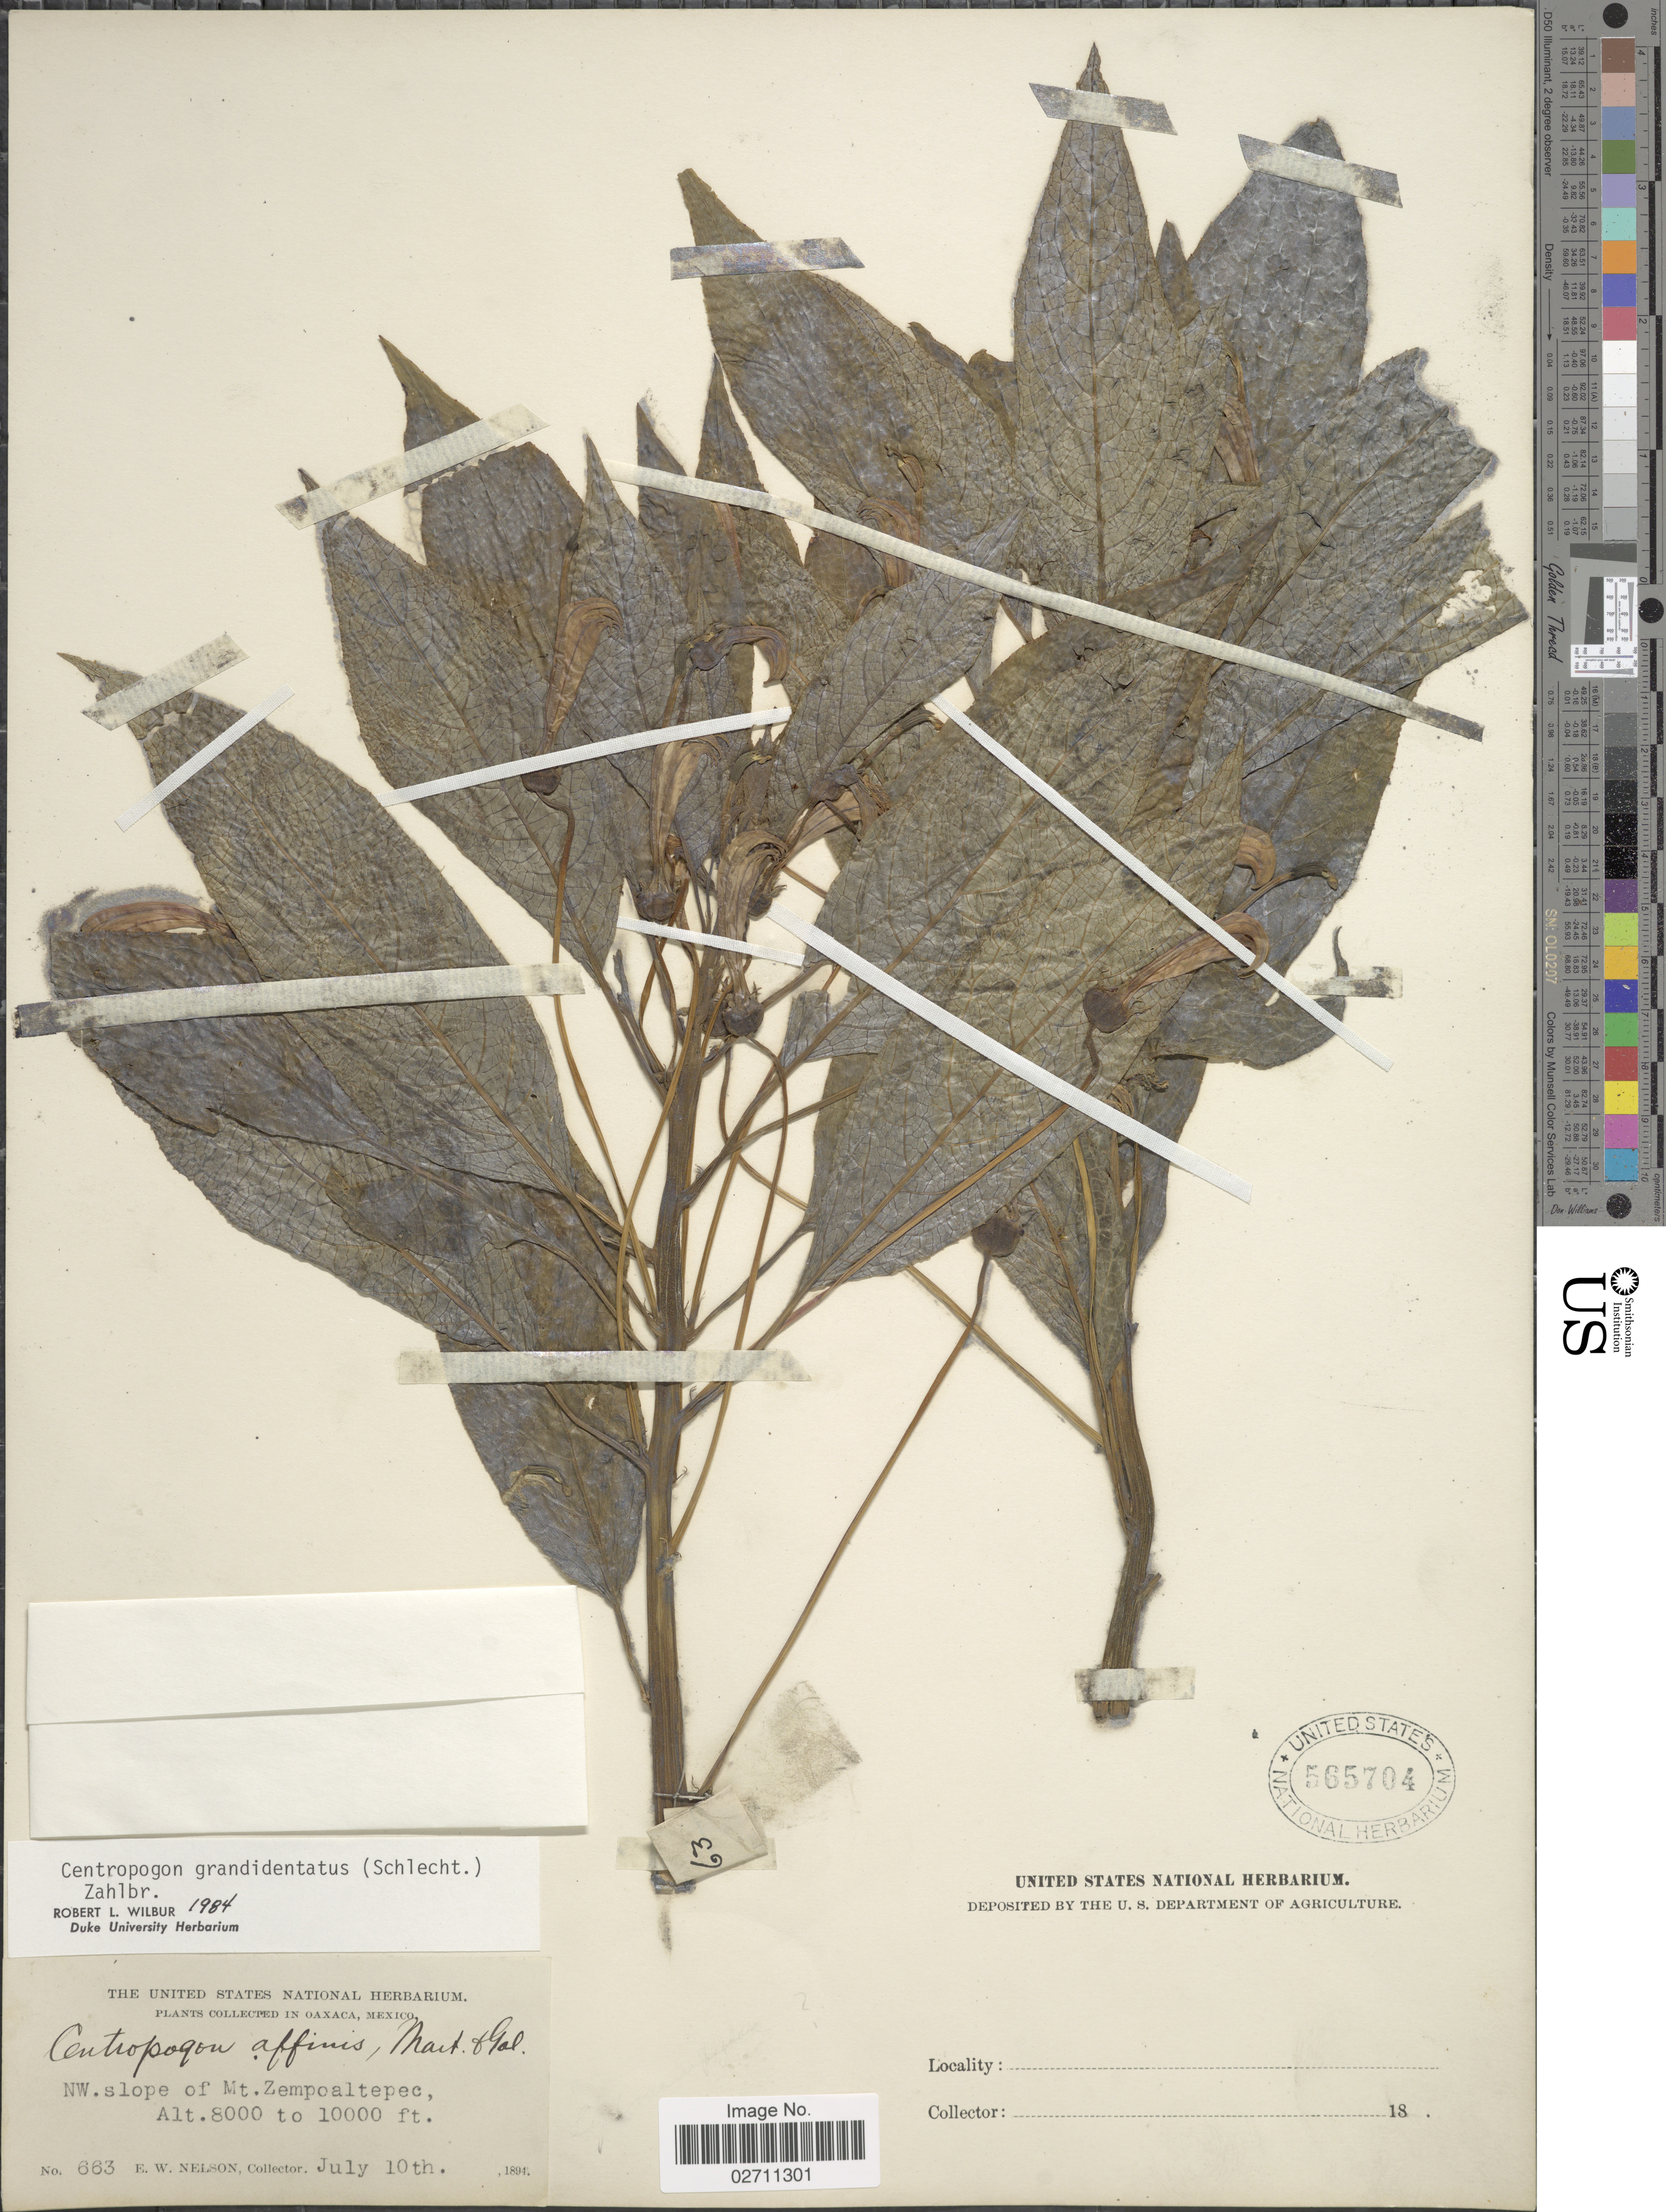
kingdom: Plantae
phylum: Tracheophyta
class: Magnoliopsida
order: Asterales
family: Campanulaceae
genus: Centropogon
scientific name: Centropogon grandidentatus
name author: (Schltdl.) Zahlbr.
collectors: E. W. Nelson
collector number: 663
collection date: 1894-07-10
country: Mexico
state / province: Oaxaca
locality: NW. slope of Mt. Zempoaltepec.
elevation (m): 2438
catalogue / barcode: US 565704